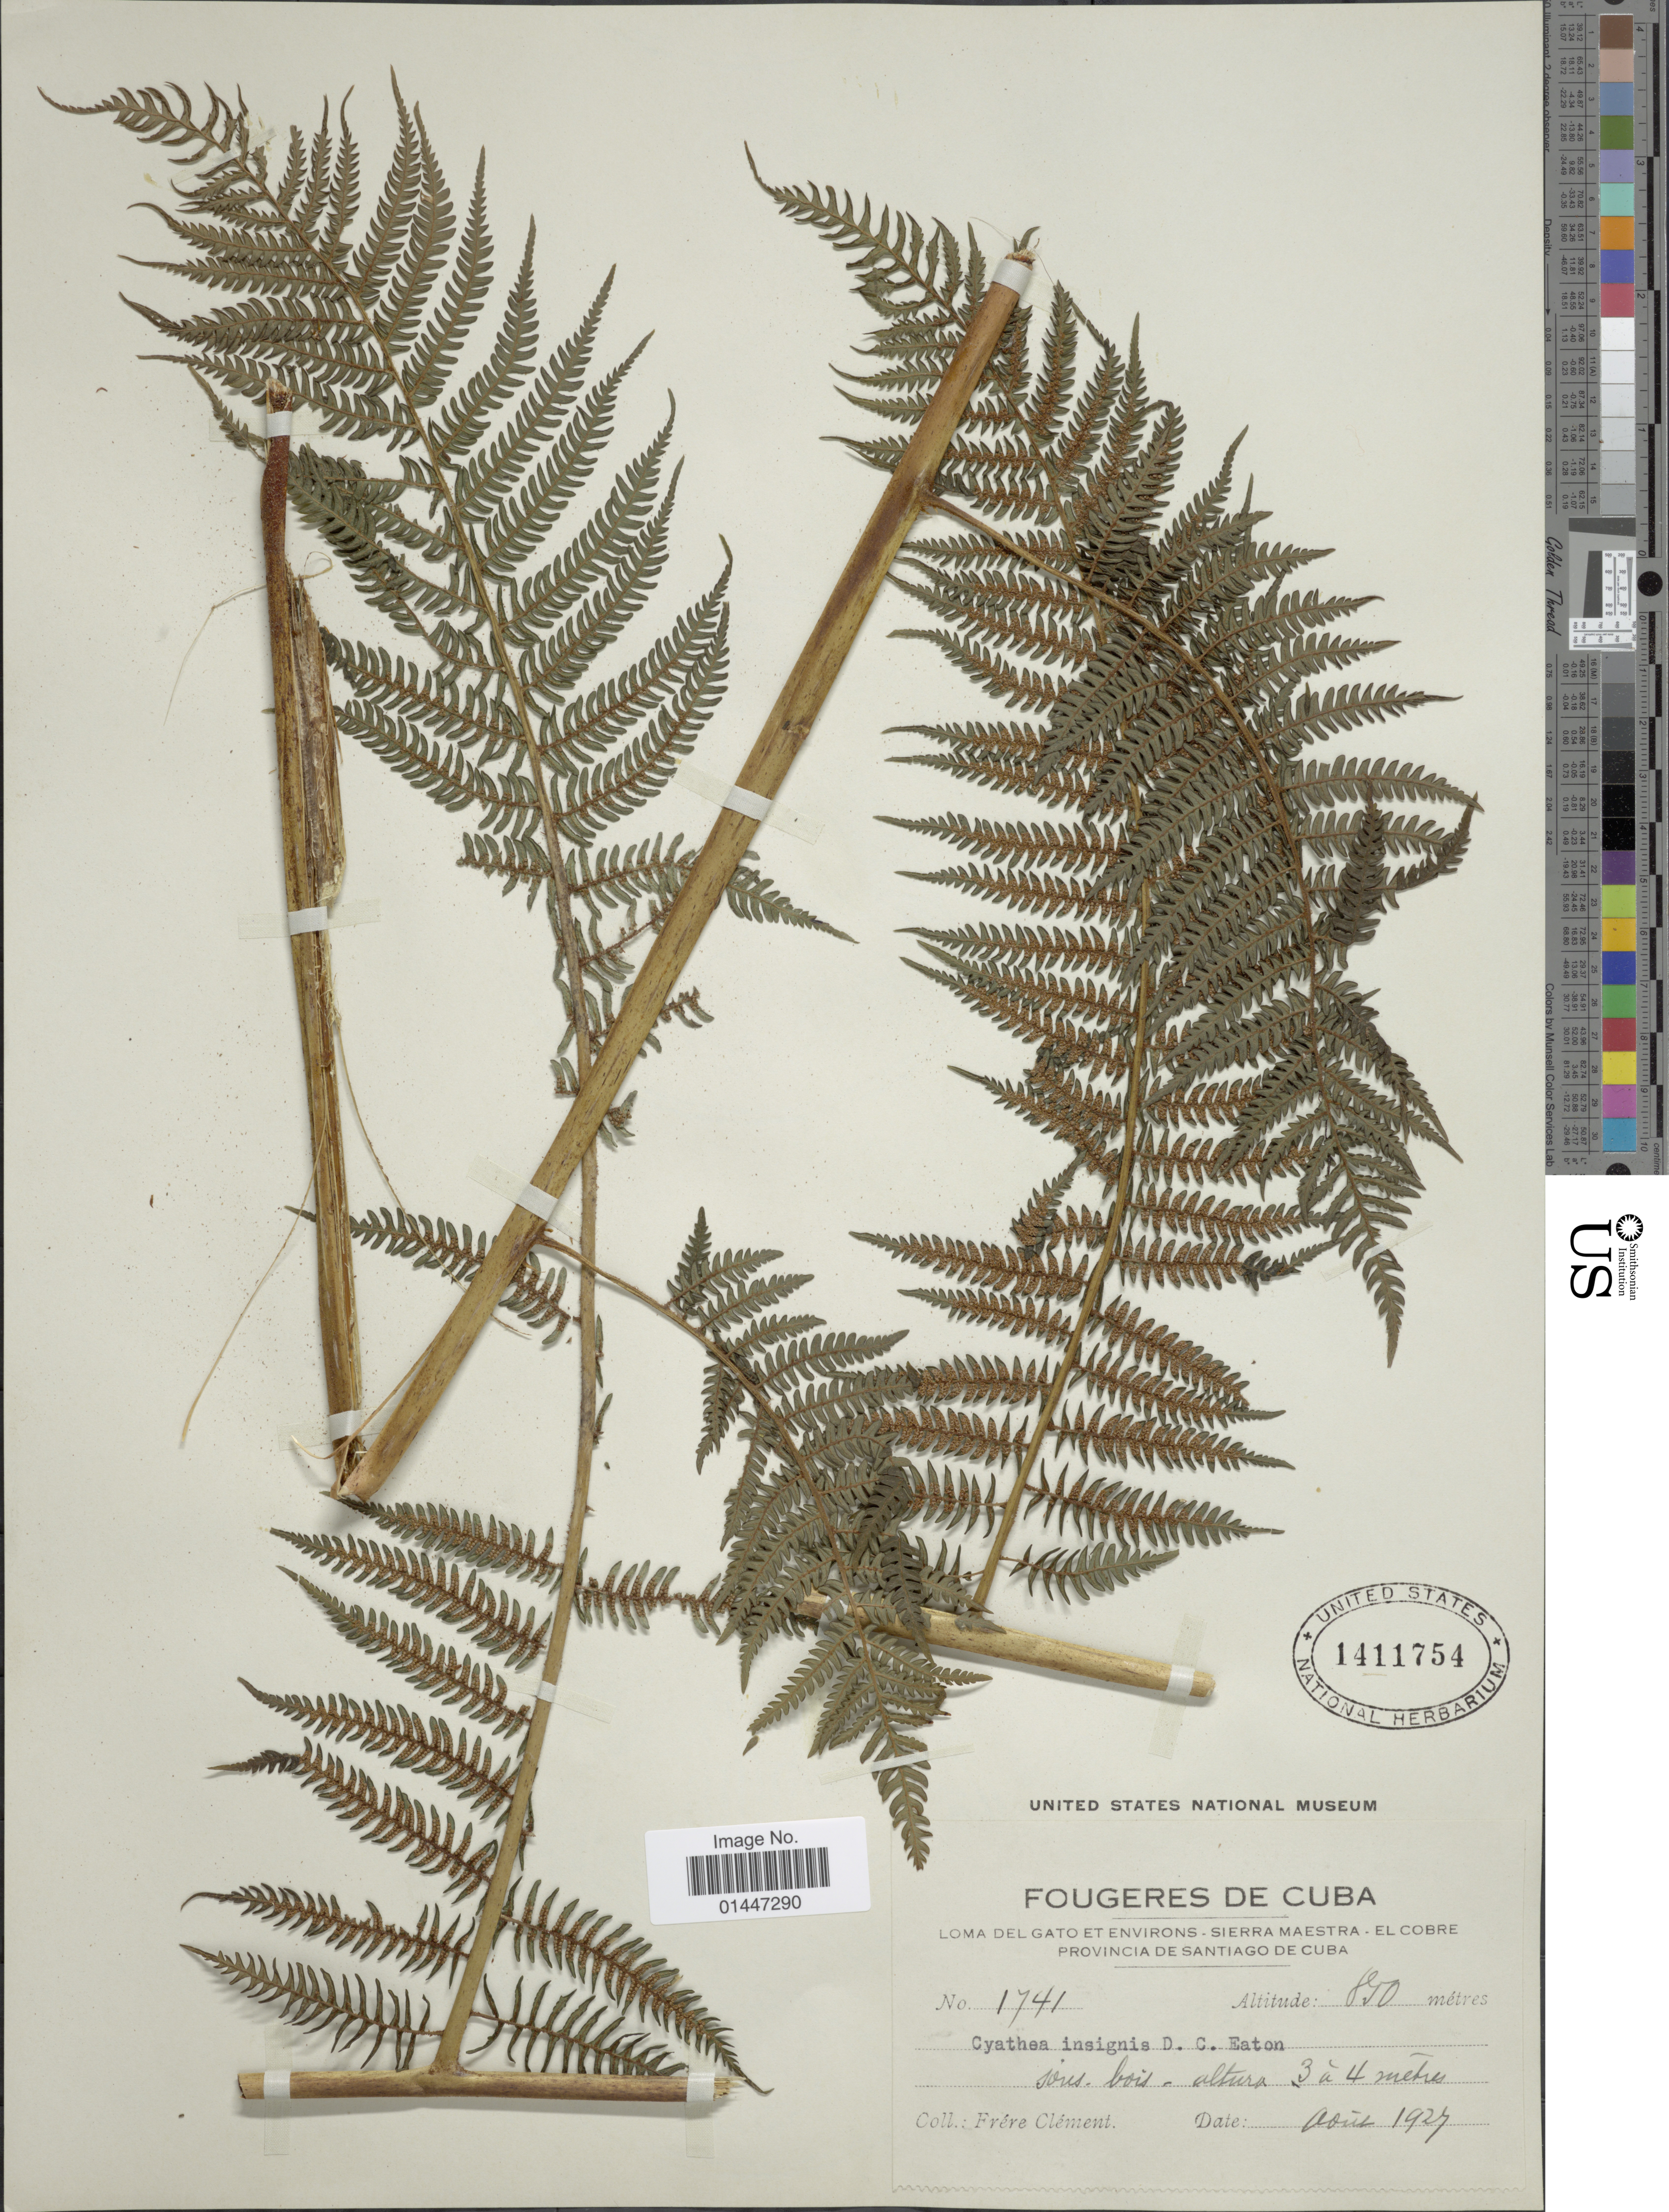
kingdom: Plantae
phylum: Tracheophyta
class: Polypodiopsida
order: Cyatheales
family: Cyatheaceae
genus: Sphaeropteris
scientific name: Sphaeropteris insignis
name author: (Eaton) R.M. Tryon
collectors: B. Clement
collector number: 1741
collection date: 1924-08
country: Cuba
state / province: Santiago de Cuba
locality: Loma del Gato et Environs - Sierra Maestra - El Cobre Provincia de Santiago de Cuba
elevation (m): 890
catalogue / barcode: US 1411754